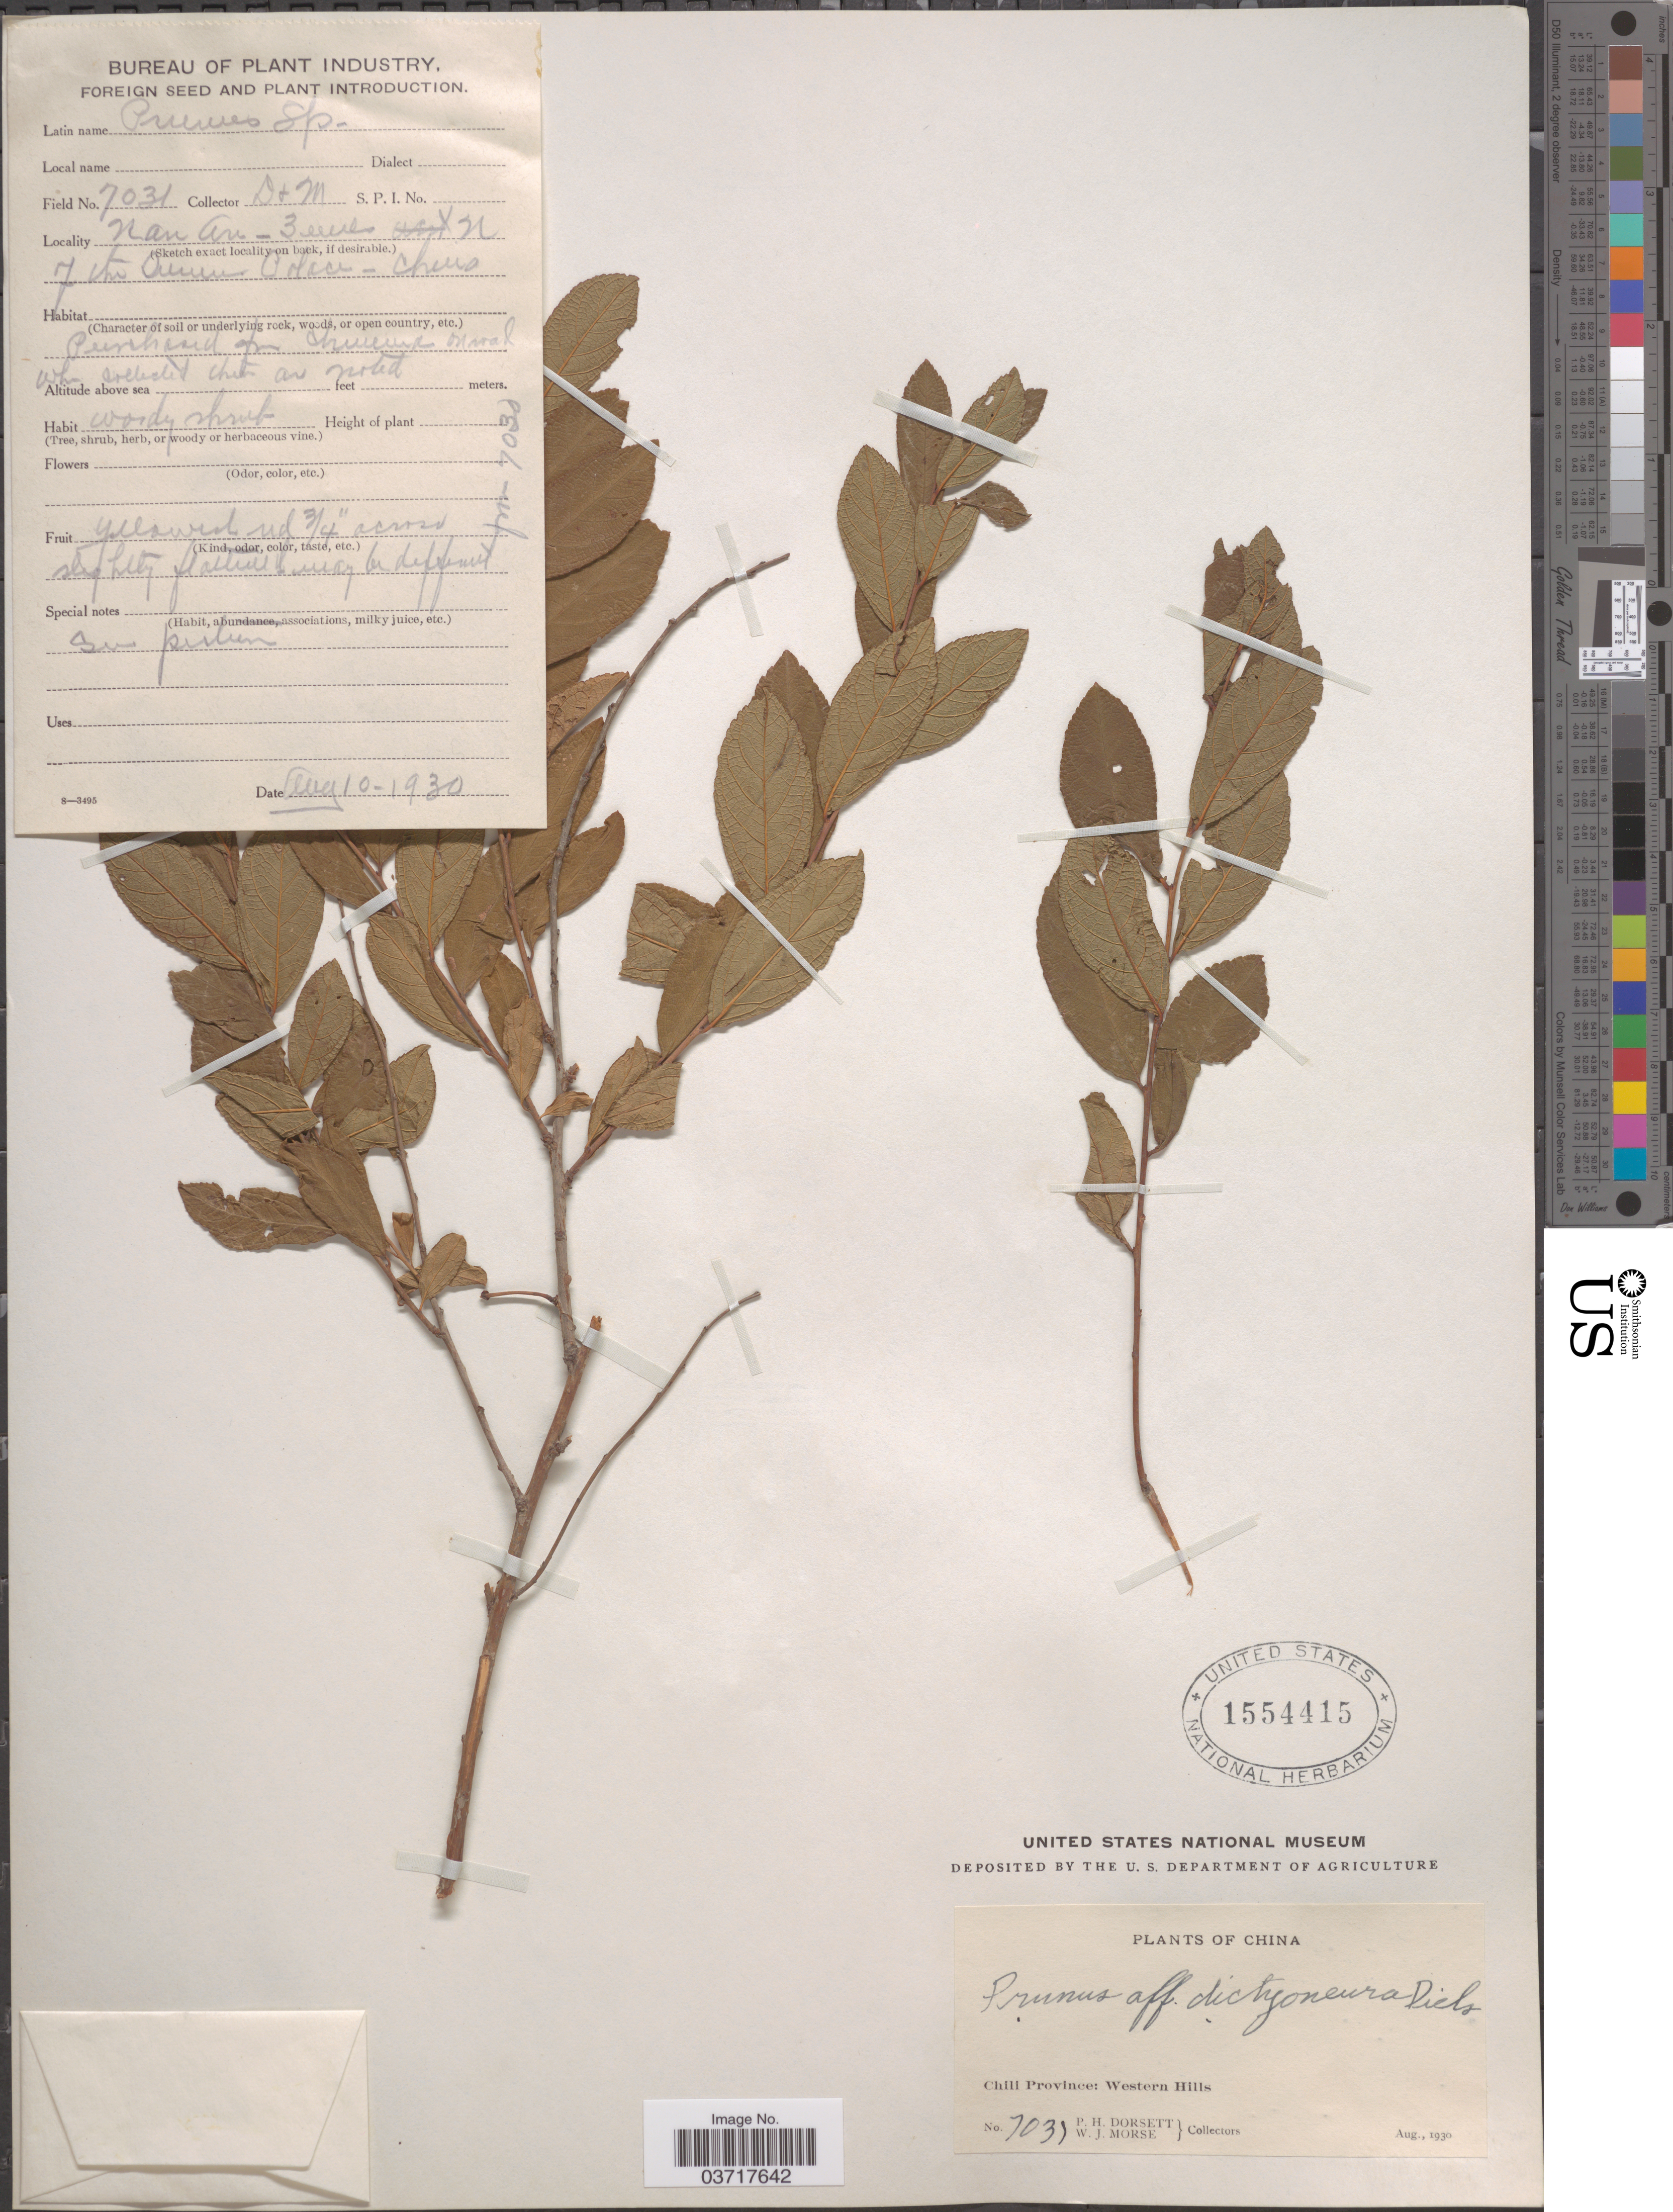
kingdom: Plantae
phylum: Tracheophyta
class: Magnoliopsida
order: Rosales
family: Rosaceae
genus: Prunus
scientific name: Prunus dictyoneura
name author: Diels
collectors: P. H. Dorsett & W. J. Morse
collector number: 7031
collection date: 1930-08-10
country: China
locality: Nan au-3 mts. N of the Summer Palace. Chili Province: Western Hills.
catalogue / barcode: US 1554415